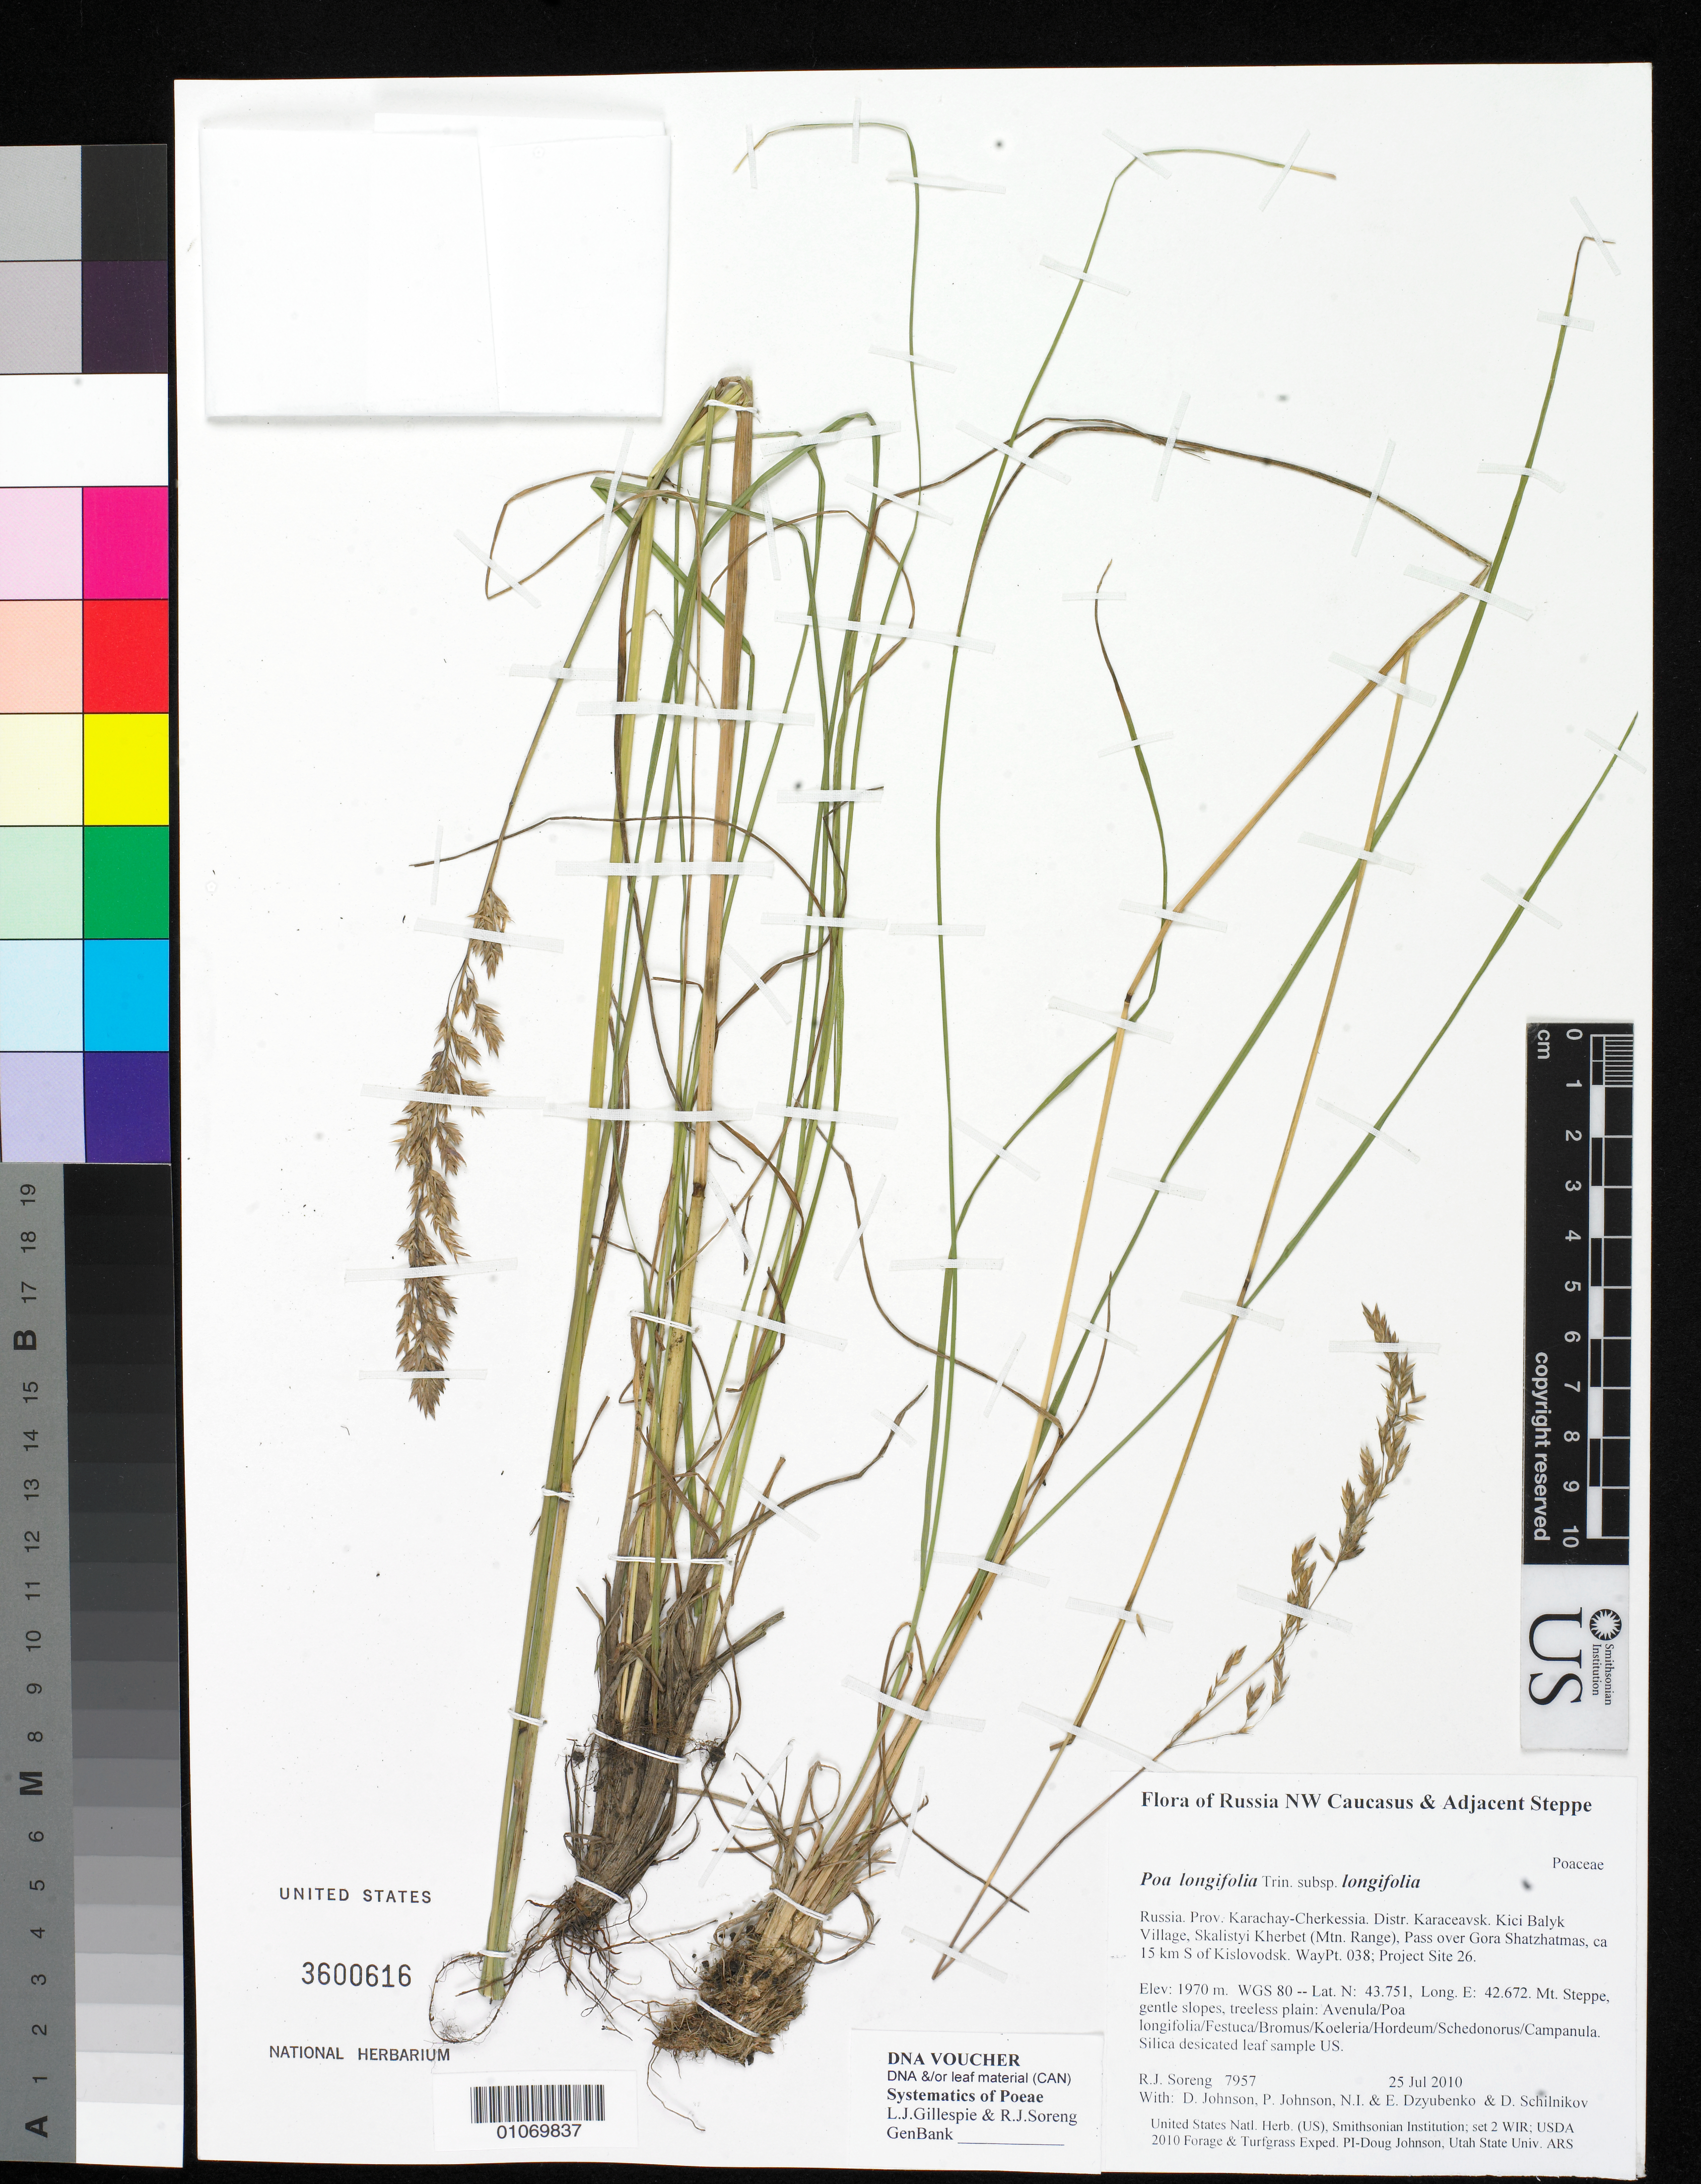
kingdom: Plantae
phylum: Tracheophyta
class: Liliopsida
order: Poales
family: Poaceae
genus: Poa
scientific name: Poa longifolia subsp. longifolia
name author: Trin.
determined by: Soreng, Robert J., Research Associate (BOT), Smithsonian Institution - National Museum of Natural History (UNITED STATES)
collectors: R. J. Soreng, D. Johnson, P. Johnson, N. Dzyubenko, E. Dzyubenko & D. Schilnikov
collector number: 7957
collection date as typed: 25 Jul 2010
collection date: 2010-07-25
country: Russian Federation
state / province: Karachay-Cherkess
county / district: Karaceavsk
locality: Kici Balyk Village, Skalistyi Kherbet (Mtn. Range), Pass over Gora Shatzhatmas, ca 15 km S of Kislovodsk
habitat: Mt. Steppe, gentle slopes, treeless plain: Avenula/Poa longifolia/Festuca/Bromus/Koeleria/Hordeum/Schedonorus/Campanula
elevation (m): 1970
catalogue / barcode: US 3600616